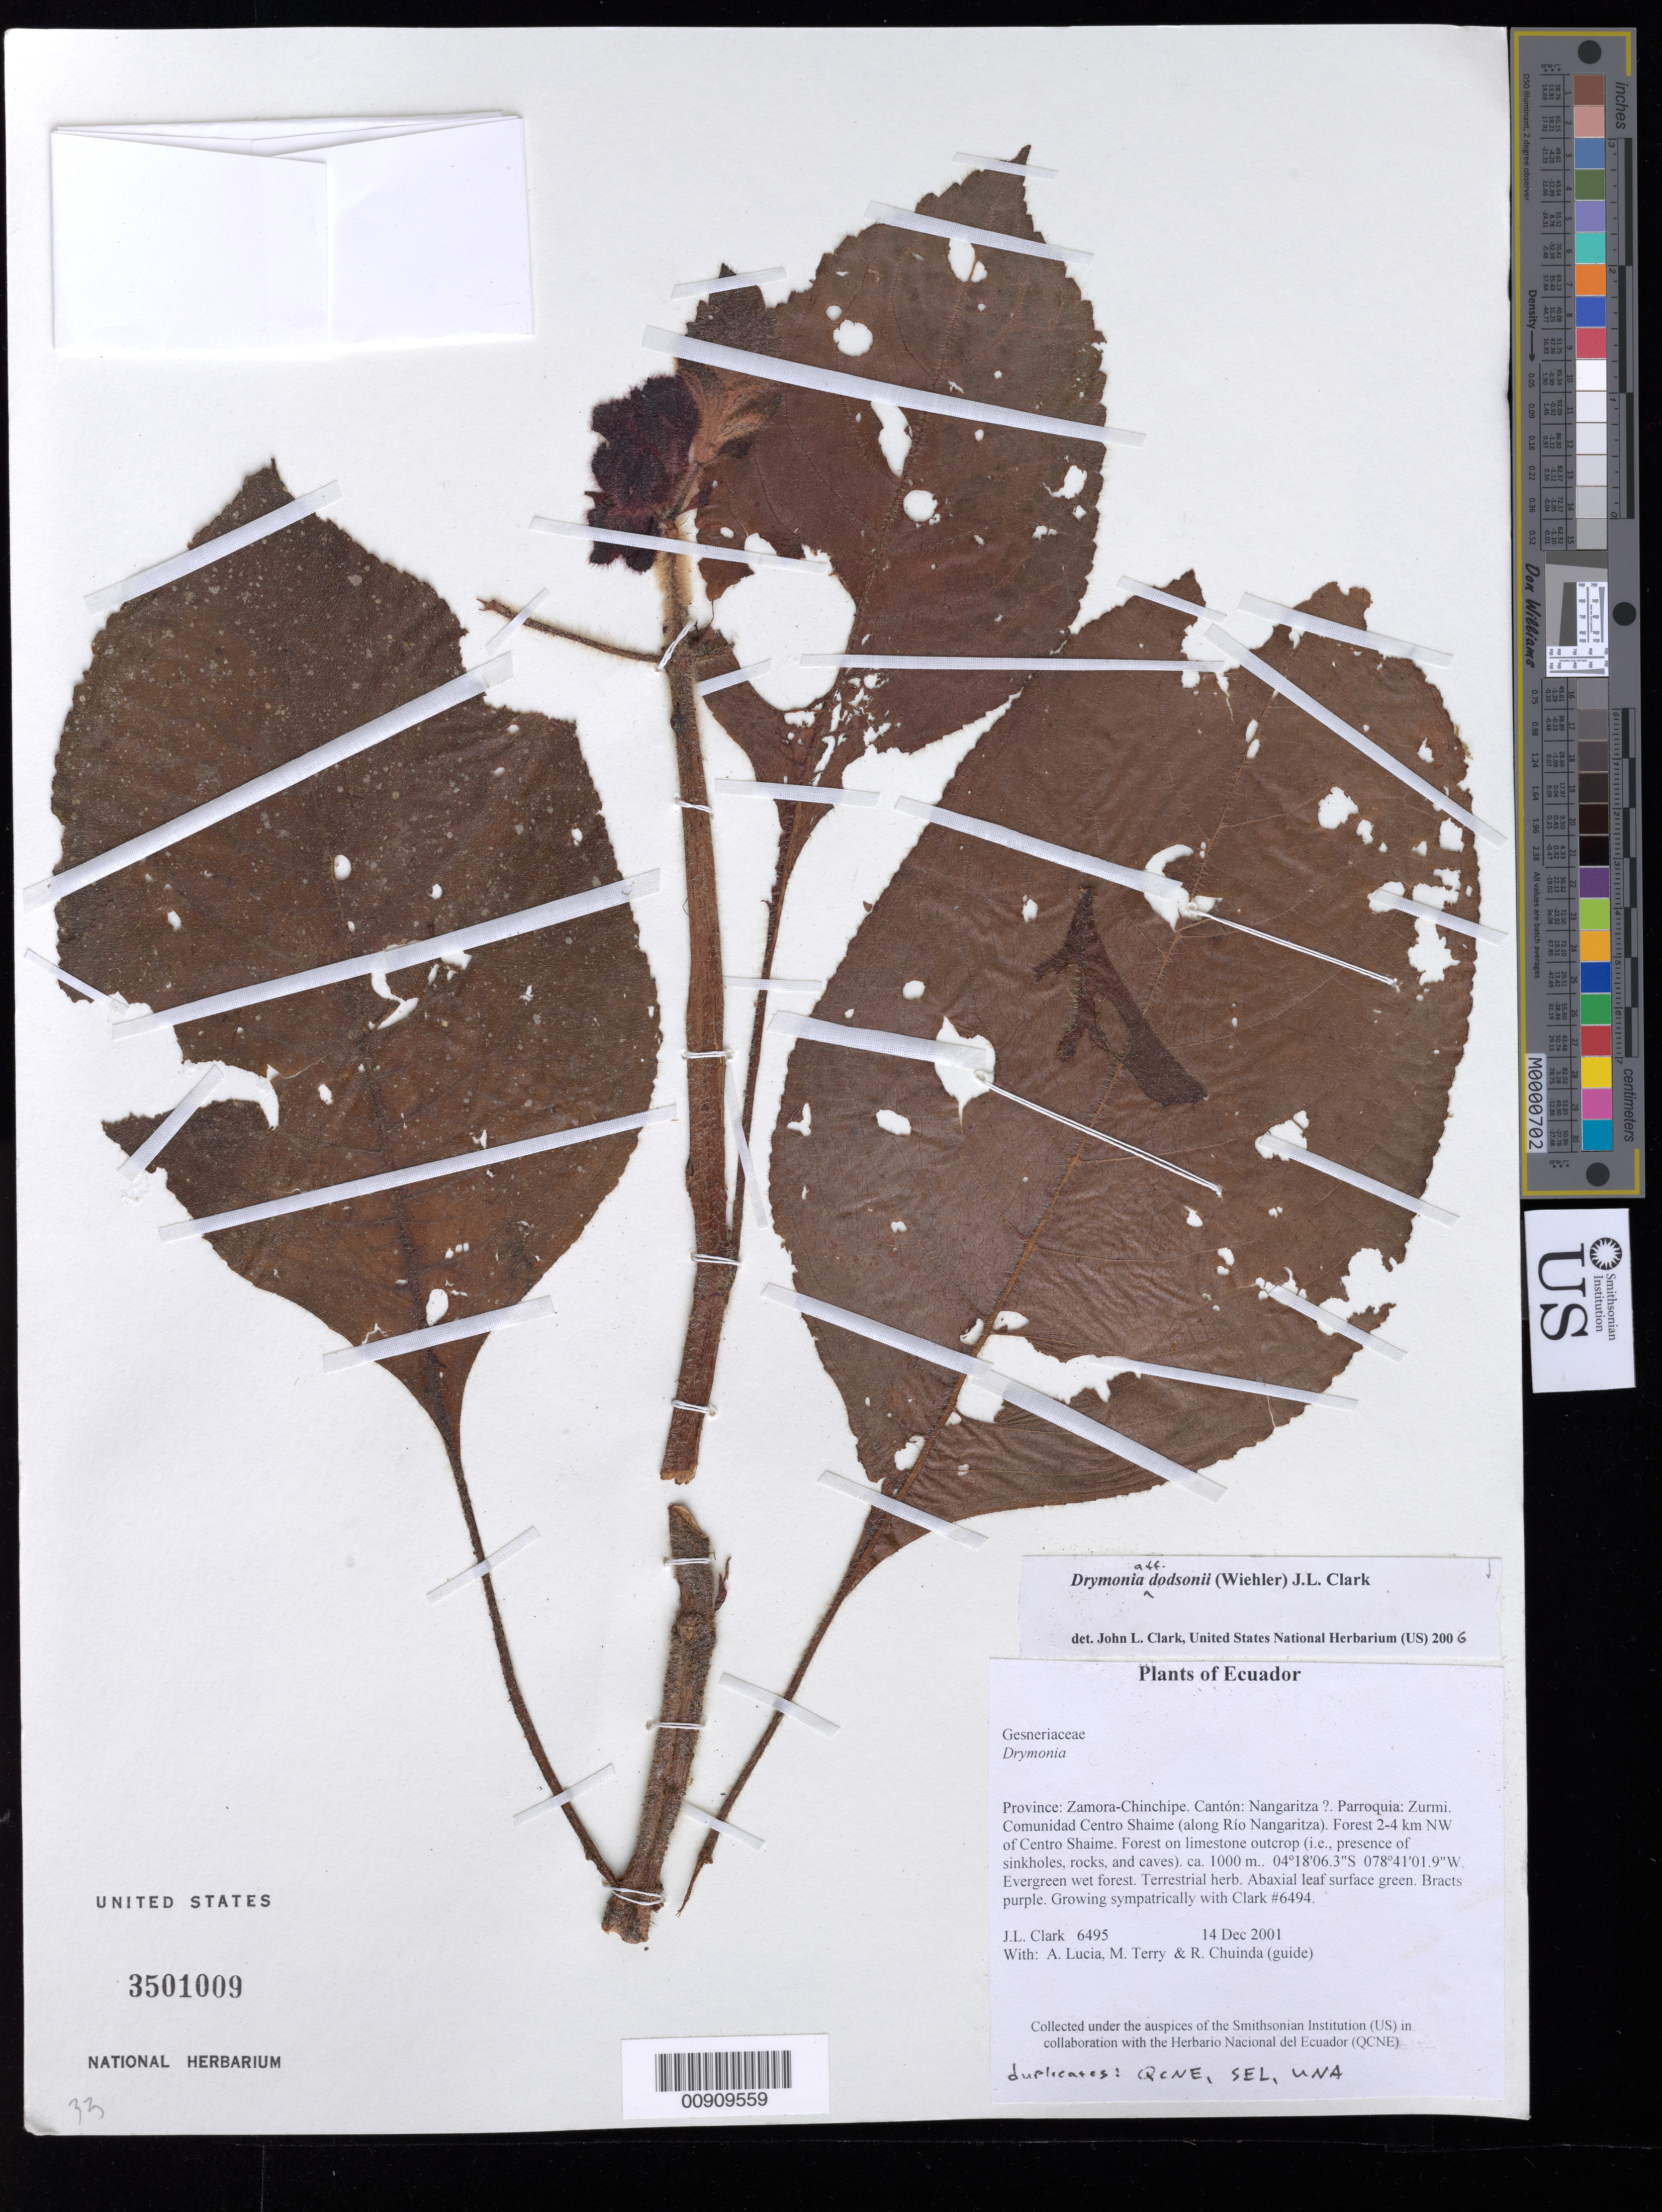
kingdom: Plantae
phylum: Tracheophyta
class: Magnoliopsida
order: Lamiales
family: Gesneriaceae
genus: Drymonia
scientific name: Drymonia dodsonii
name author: (Wiehler) J.L. Clark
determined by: Clark, J. L., (SEL), The Marie Selby Botanical Garden (UNITED STATES)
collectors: J. L. Clark, A. Lucia, M. Terry & R. Chuinda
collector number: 6495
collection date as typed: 14 Dec 2001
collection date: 2001-12-14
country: Ecuador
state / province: Zamora-Chinchipe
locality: Nangaritza. Parroquia: Zurmi. Comunidad Centro Shaime (along Río Nangaritza). Forest 2-4 km NW of Centro Shaime. Forest on limestone outcrop (i.e., presence of sinkholes, rocks, and caves).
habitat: Evergreen wet forest.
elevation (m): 1000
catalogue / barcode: US 3501009